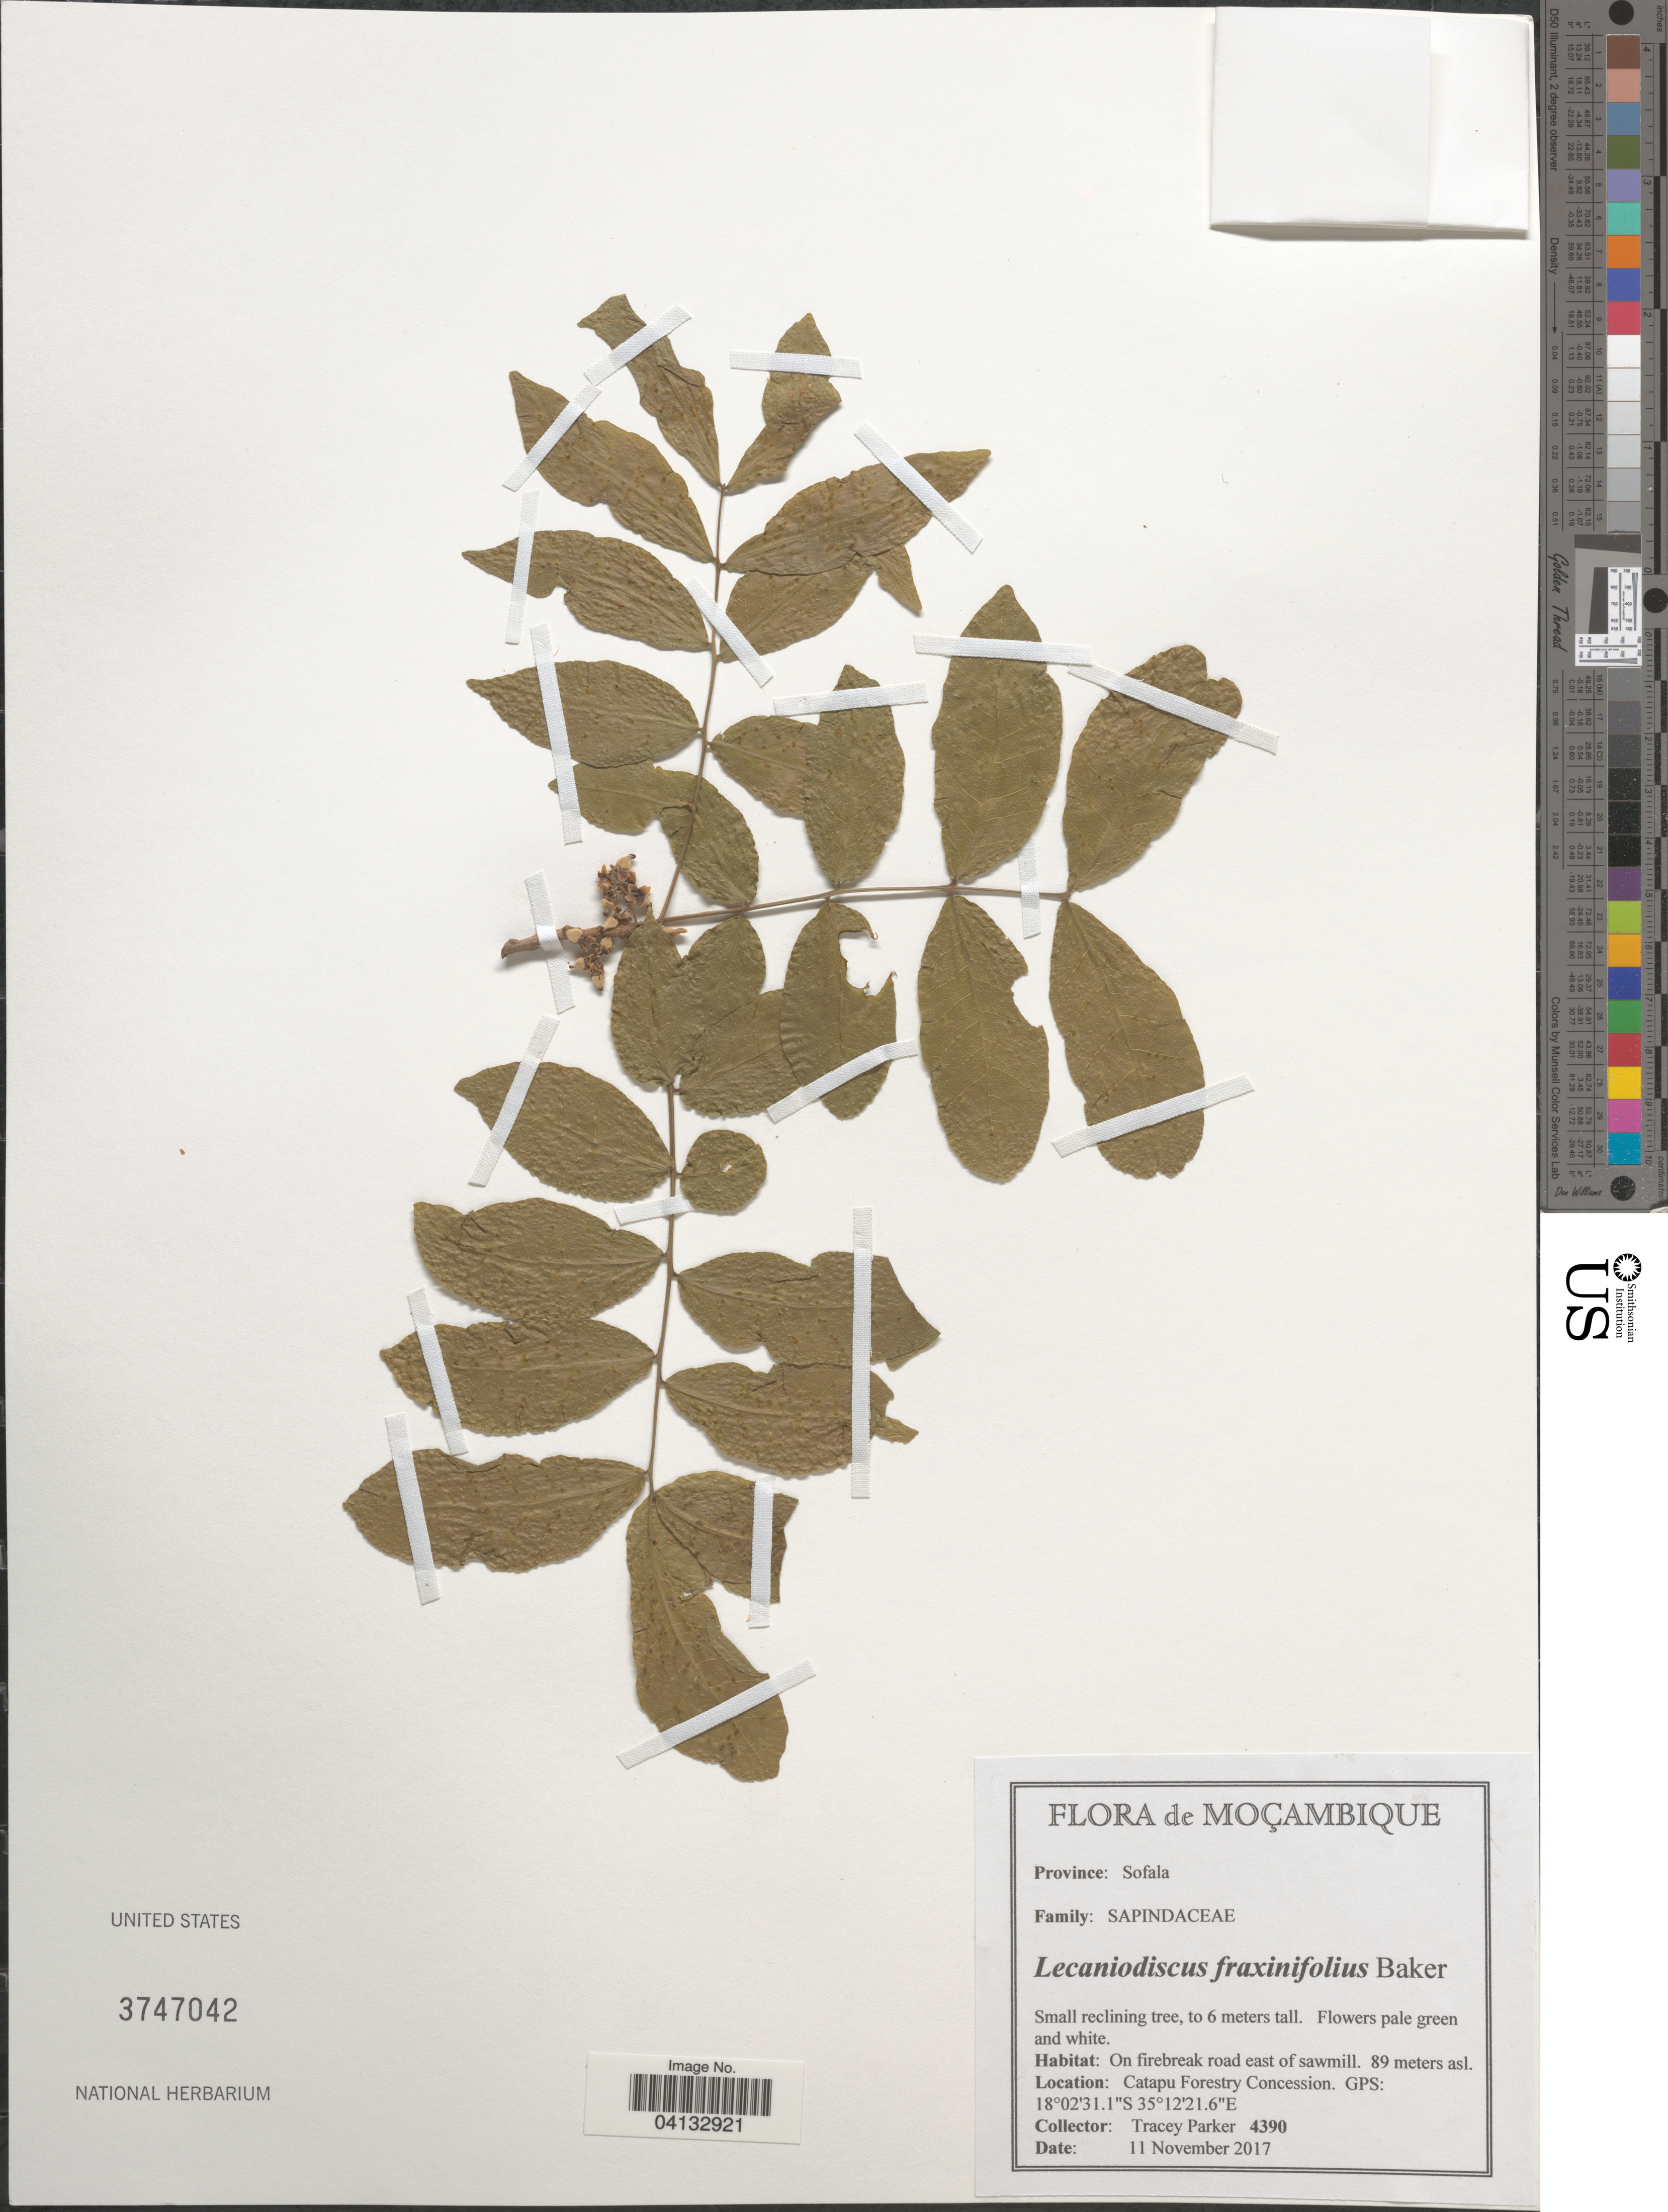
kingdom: Plantae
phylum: Tracheophyta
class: Magnoliopsida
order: Sapindales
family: Sapindaceae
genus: Lecaniodiscus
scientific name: Lecaniodiscus fraxinifolius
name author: Baker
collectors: T. Parker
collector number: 4390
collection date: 2017-11-11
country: Mozambique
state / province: Sofala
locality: On firebreak road east of sawmill. Catapu Forestry Concession.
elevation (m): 89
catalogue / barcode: US 3747042